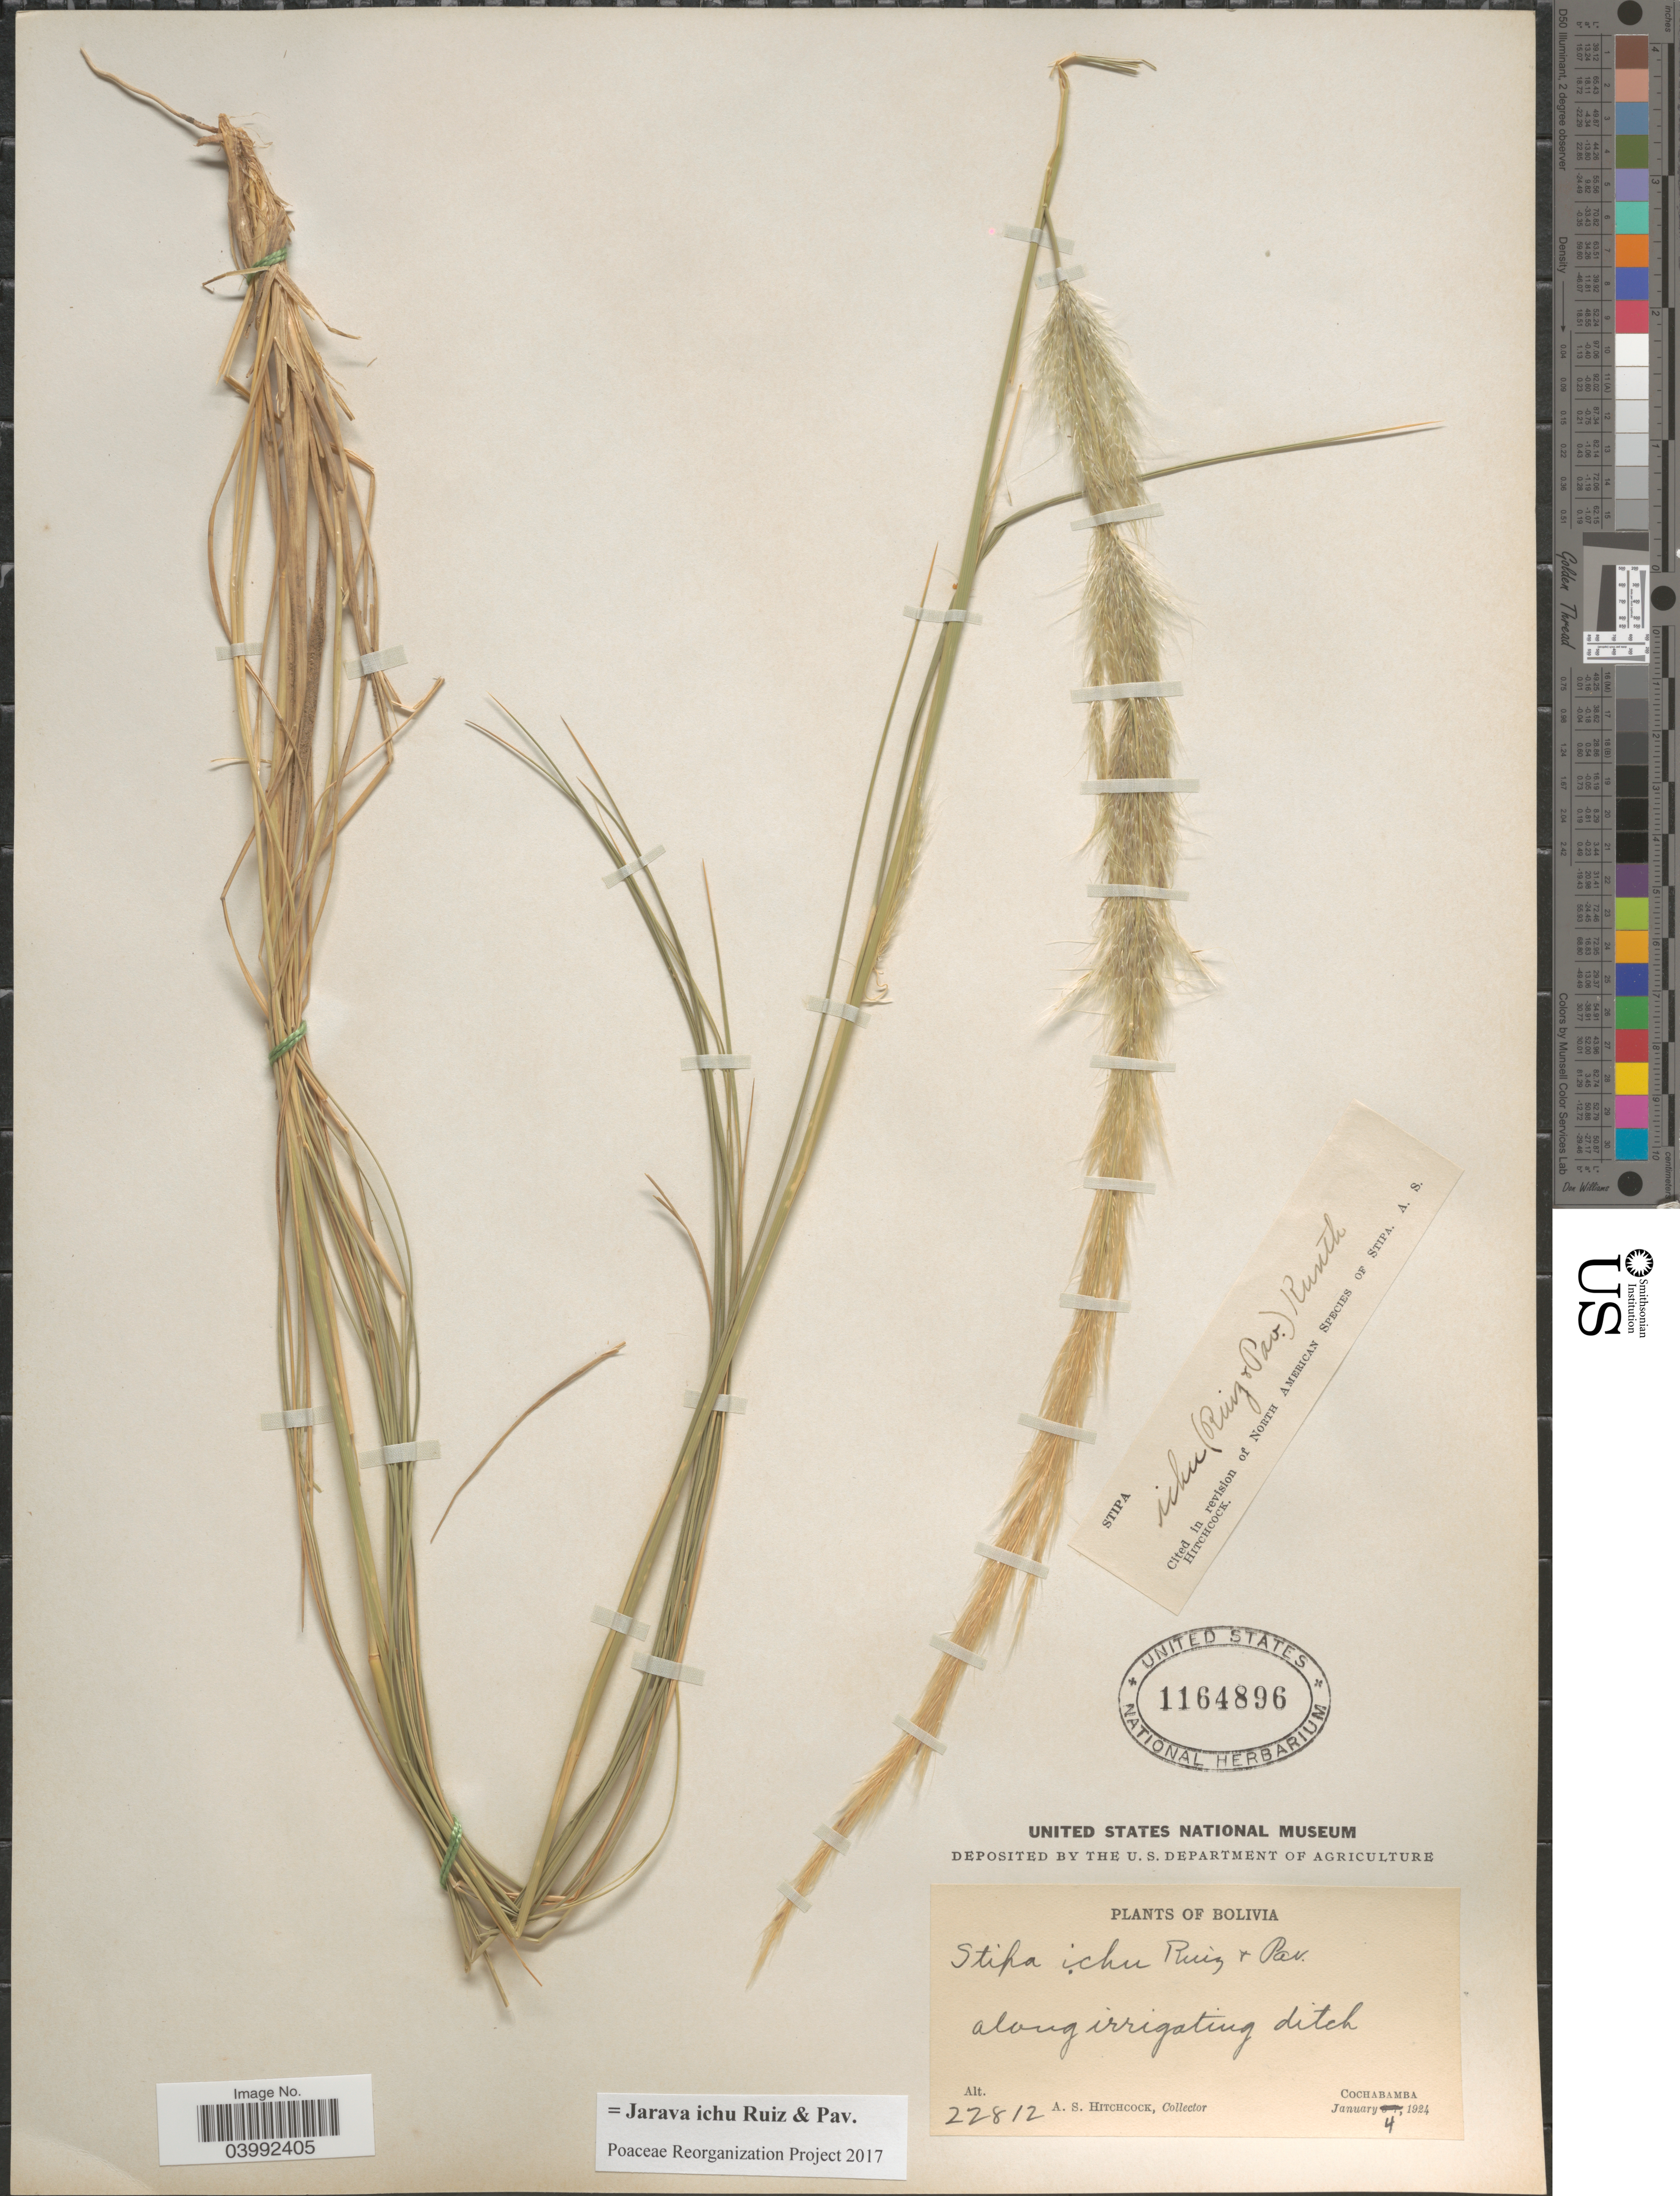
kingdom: Plantae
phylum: Tracheophyta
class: Liliopsida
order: Poales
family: Poaceae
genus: Jarava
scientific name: Jarava ichu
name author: Ruiz & Pav.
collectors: A. S. Hitchcock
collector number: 22812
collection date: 1924-01-04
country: Bolivia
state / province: Cochabamba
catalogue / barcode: US 1164896